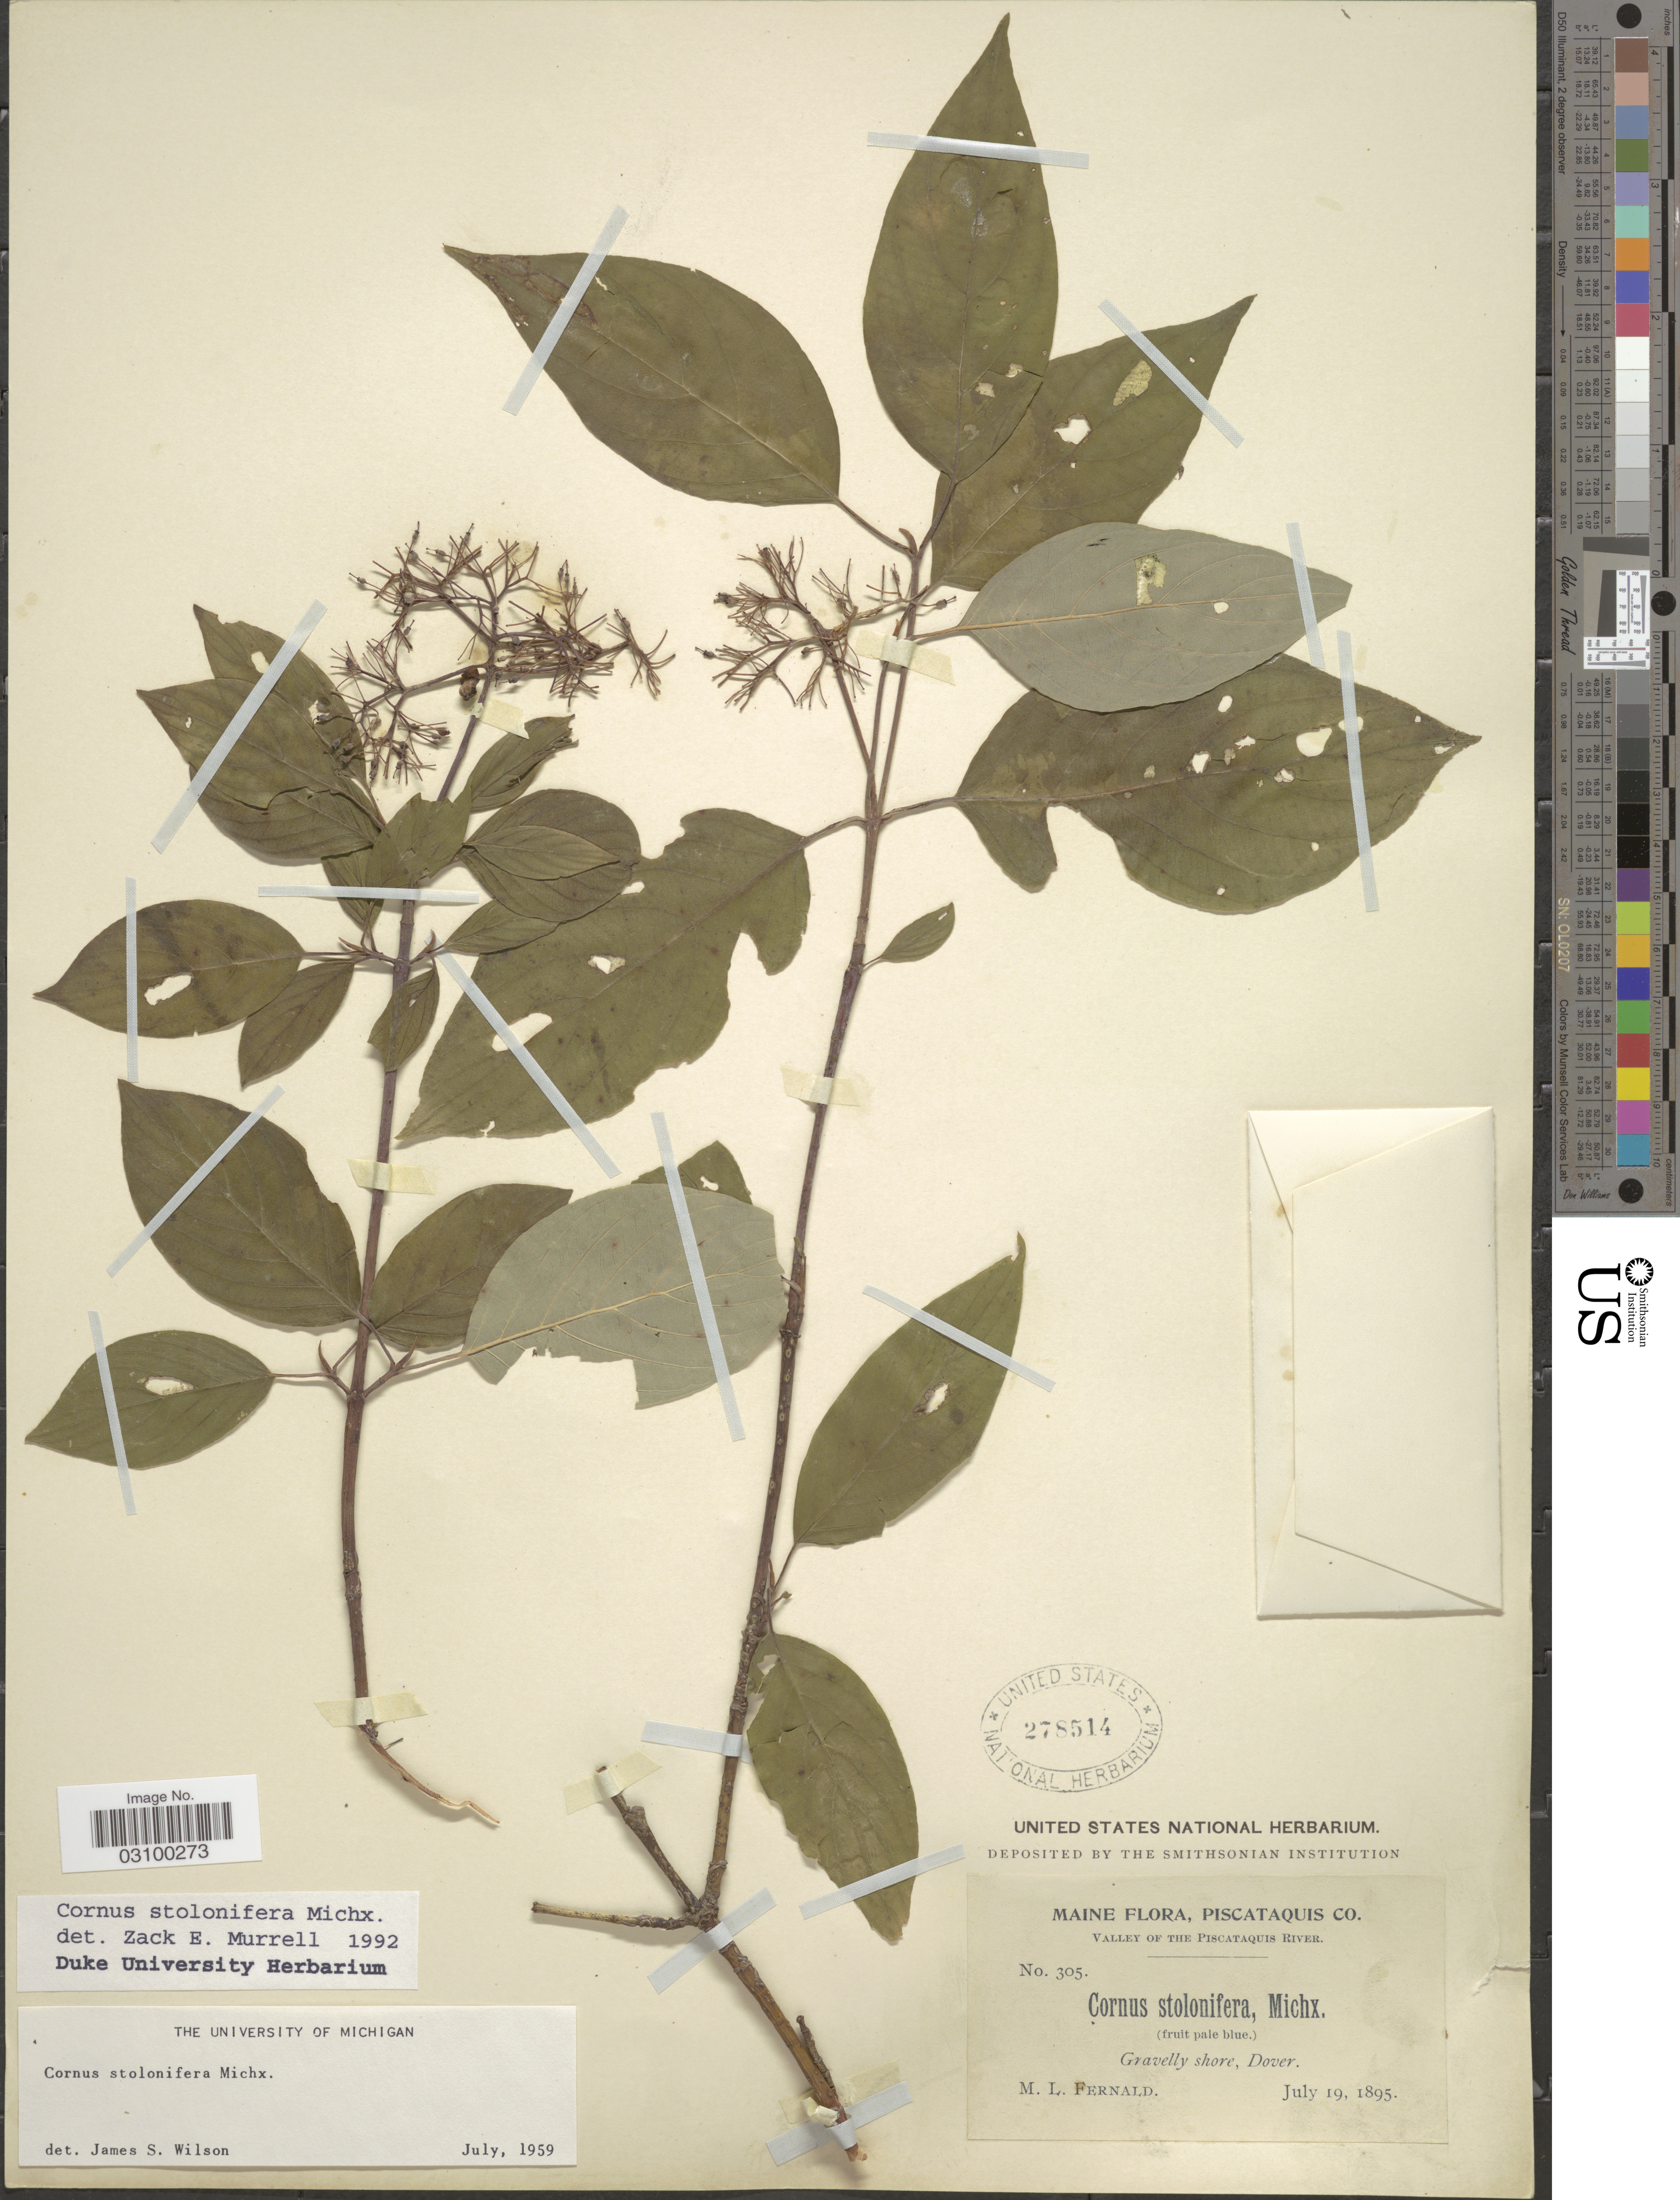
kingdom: Plantae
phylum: Tracheophyta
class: Magnoliopsida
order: Cornales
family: Cornaceae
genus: Cornus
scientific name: Cornus sericea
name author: L.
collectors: M. L. Fernald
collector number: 305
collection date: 1895-07-19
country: United States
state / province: Maine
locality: Piscataquis Co. Valley of the Piscataquis River. Dover.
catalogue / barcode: US 278514